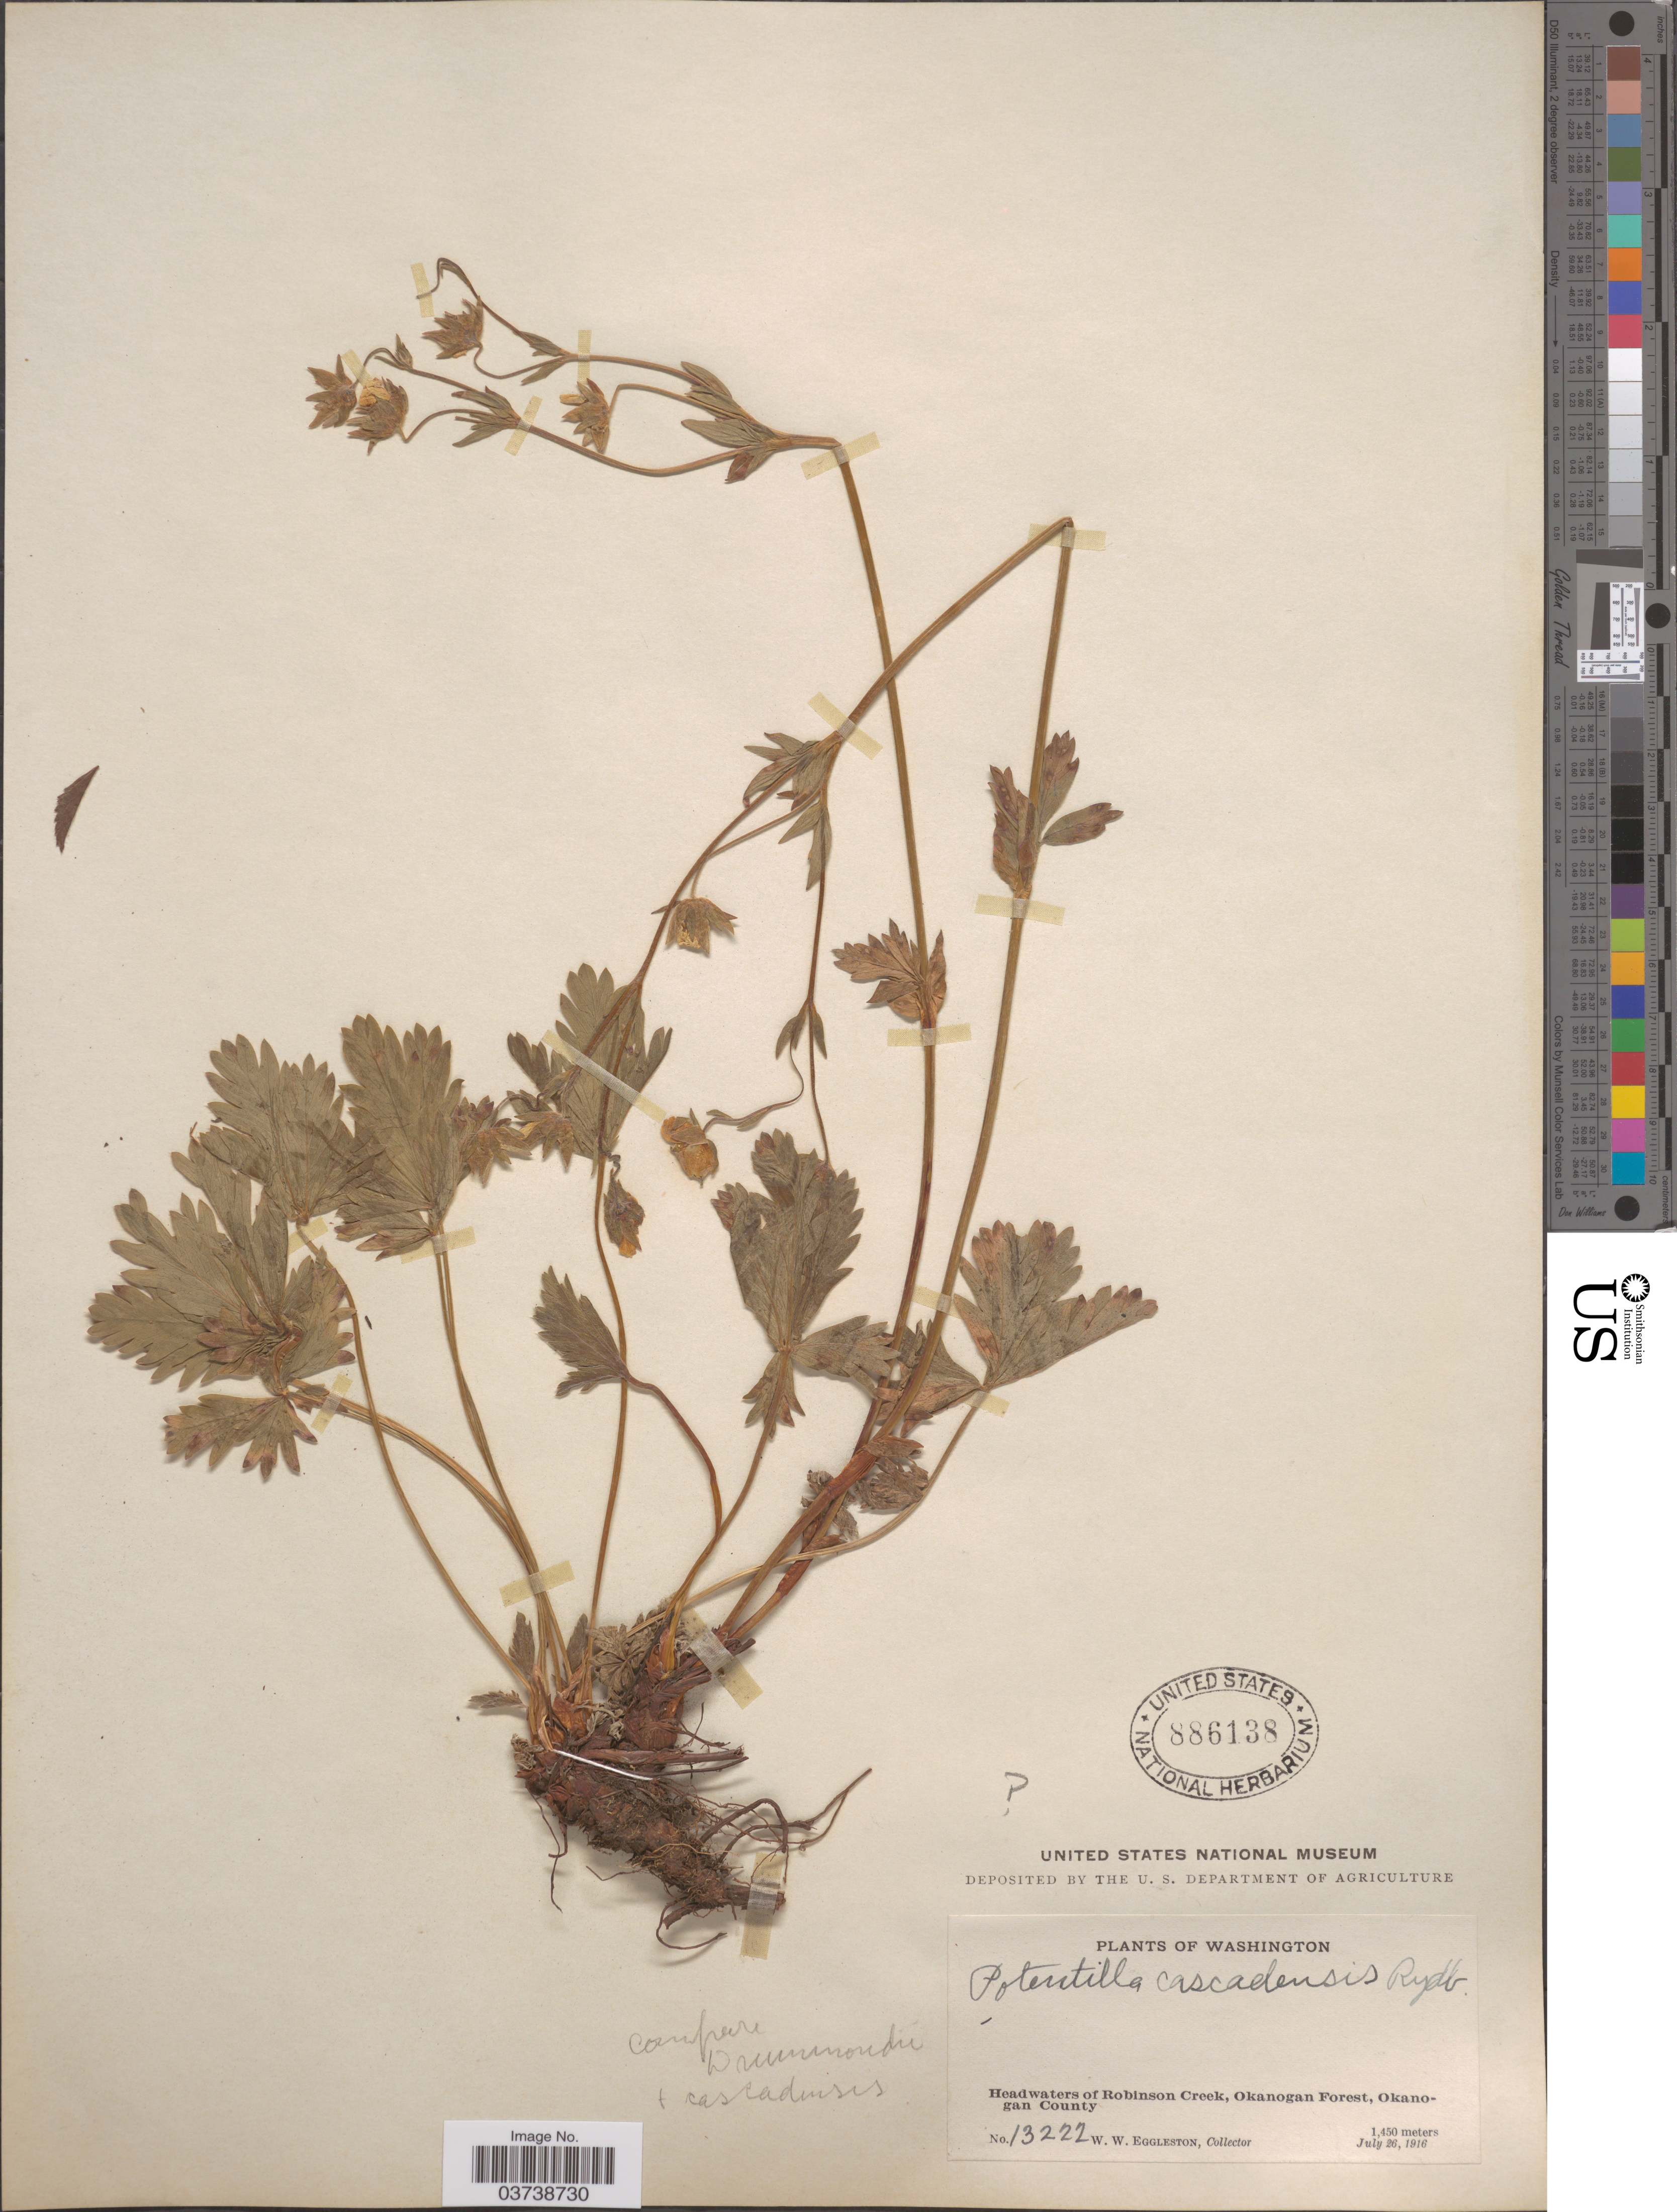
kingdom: Plantae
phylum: Tracheophyta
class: Magnoliopsida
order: Rosales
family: Rosaceae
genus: Potentilla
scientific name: Potentilla canadensis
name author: L.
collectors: W. W. Eggleston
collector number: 13222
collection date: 1916-07-26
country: United States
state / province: Washington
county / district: Okanogan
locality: Headwaters of Robinson Creek, Okanogan Forest, Okanogan County.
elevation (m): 1450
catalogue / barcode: US 886138